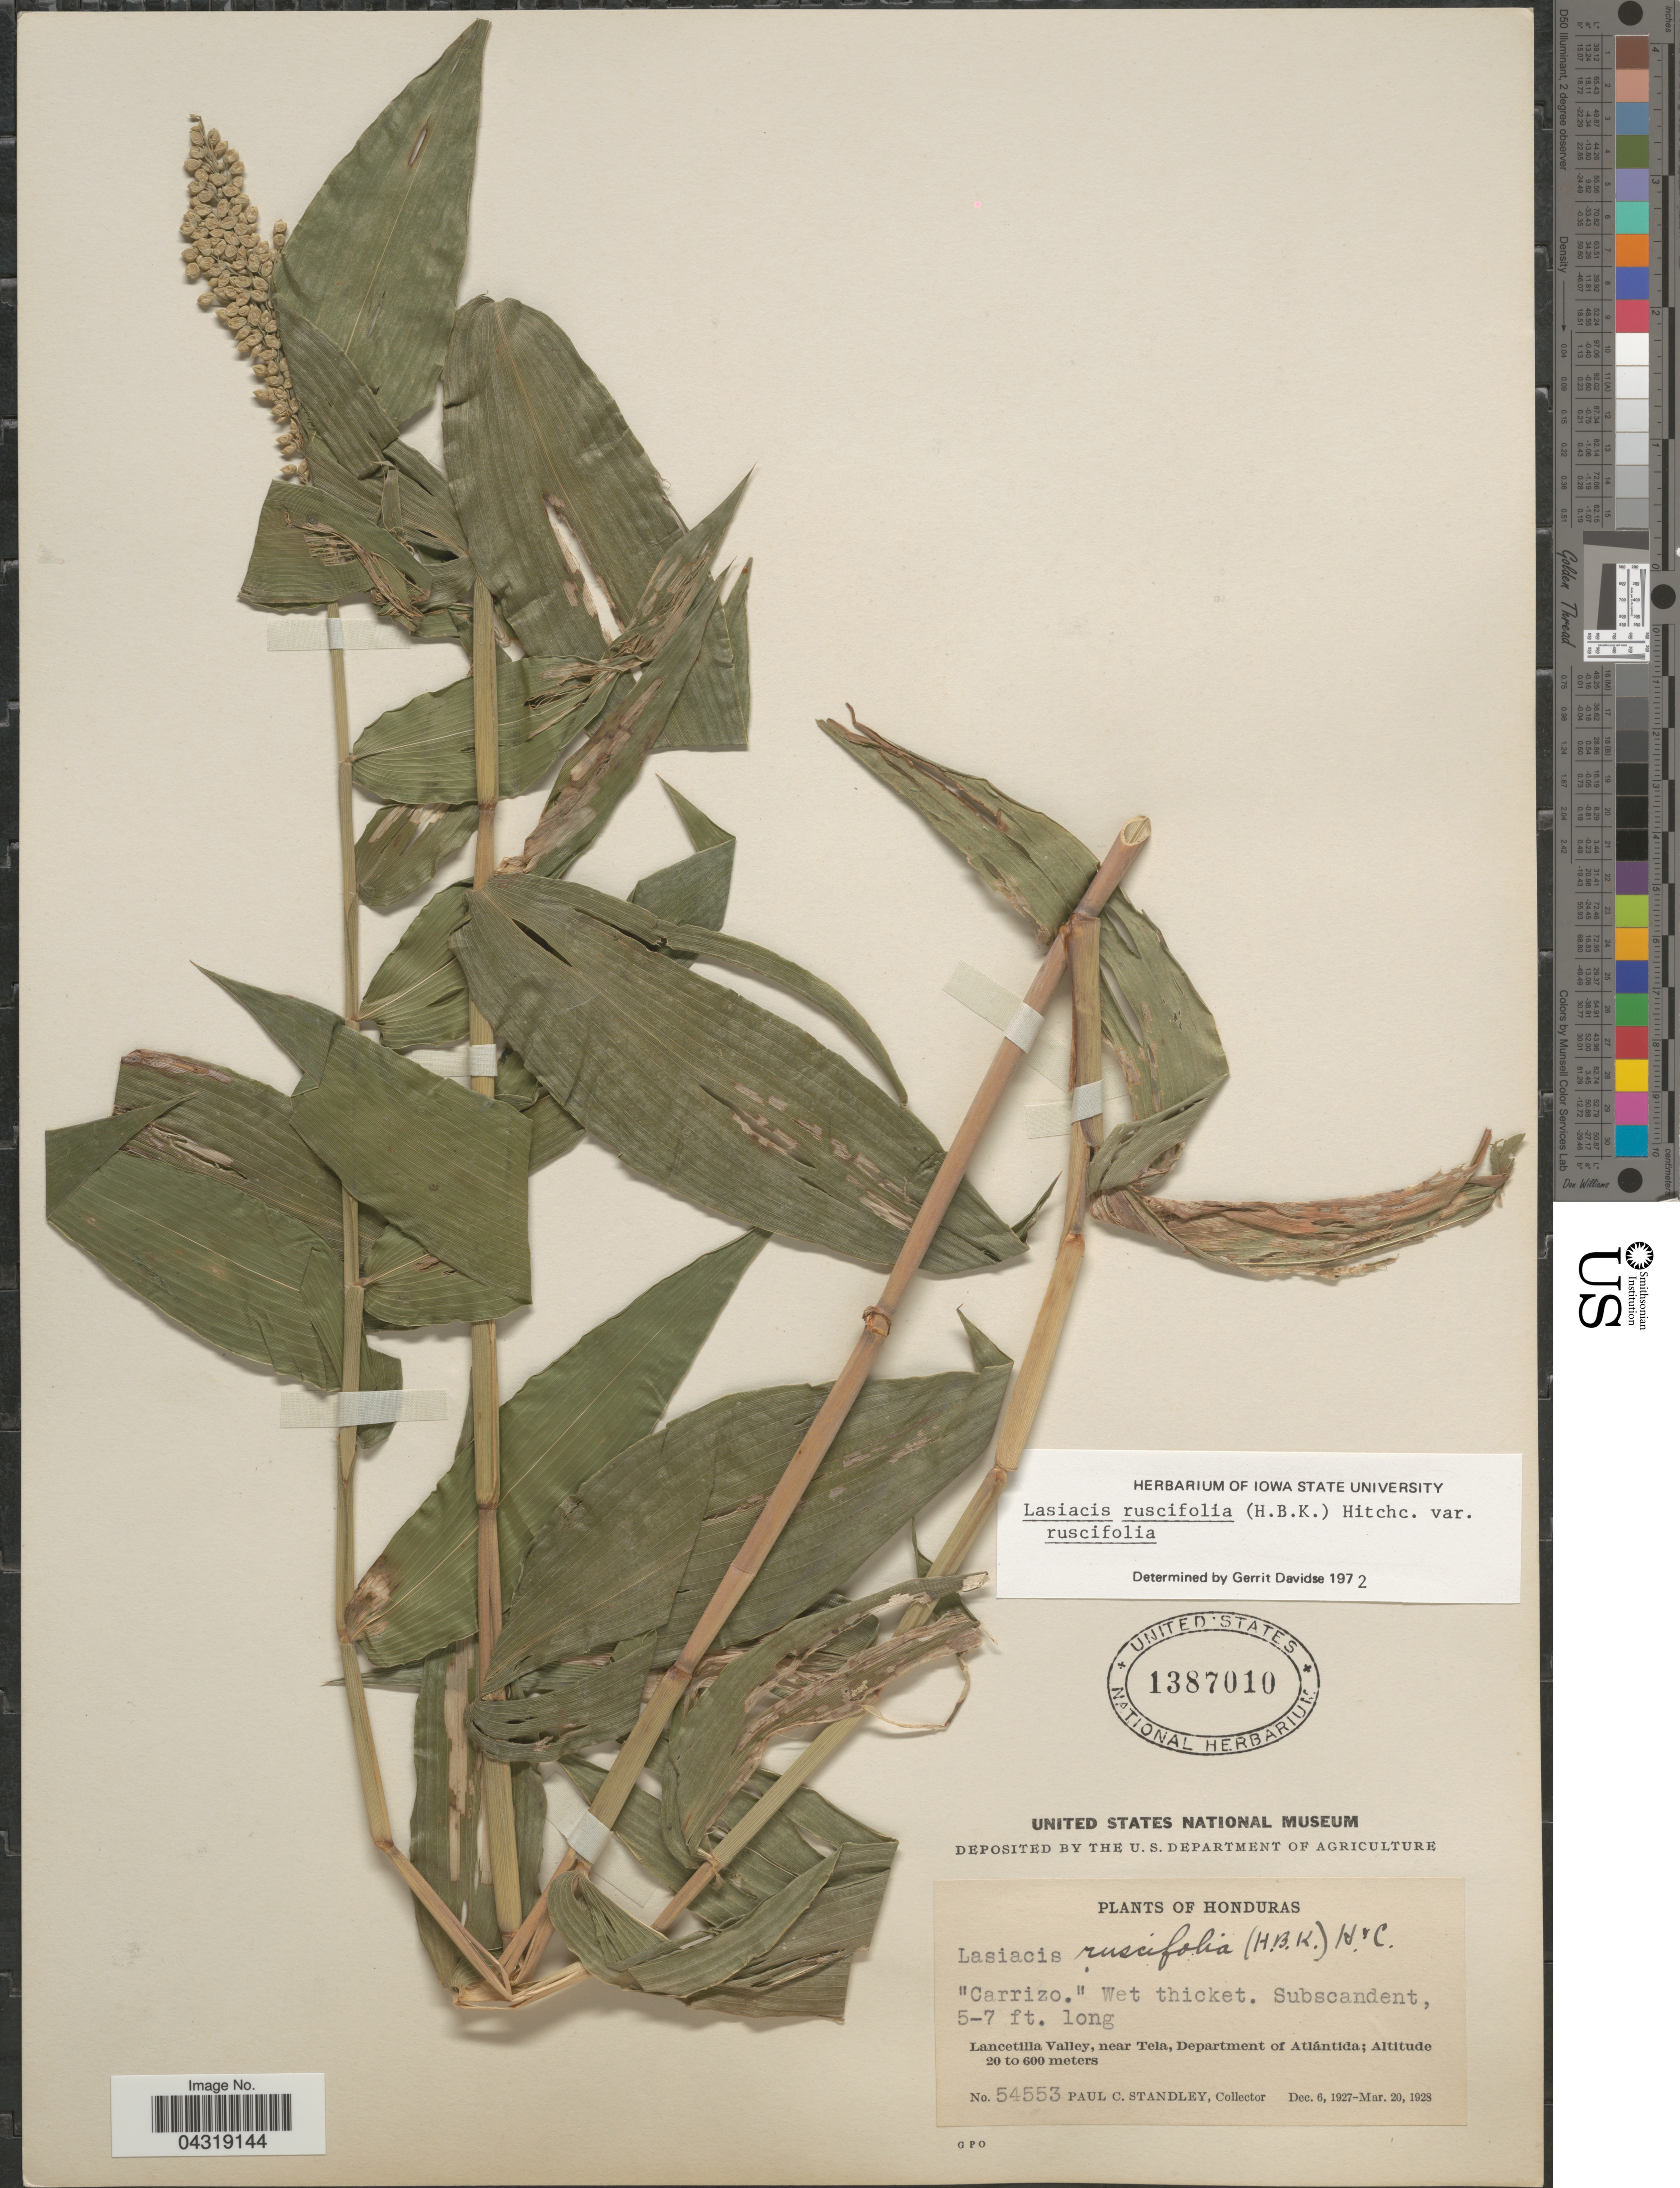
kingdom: Plantae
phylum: Tracheophyta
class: Liliopsida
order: Poales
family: Poaceae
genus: Lasiacis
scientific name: Lasiacis ruscifolia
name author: (Kunth) Hitchc.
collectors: P. C. Standley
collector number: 54553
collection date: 1927-12-06/1928-03-20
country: Honduras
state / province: Atlantida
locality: Lancetilla Valley, near Tela, Department of Atlántida.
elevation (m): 20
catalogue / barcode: US 1387010